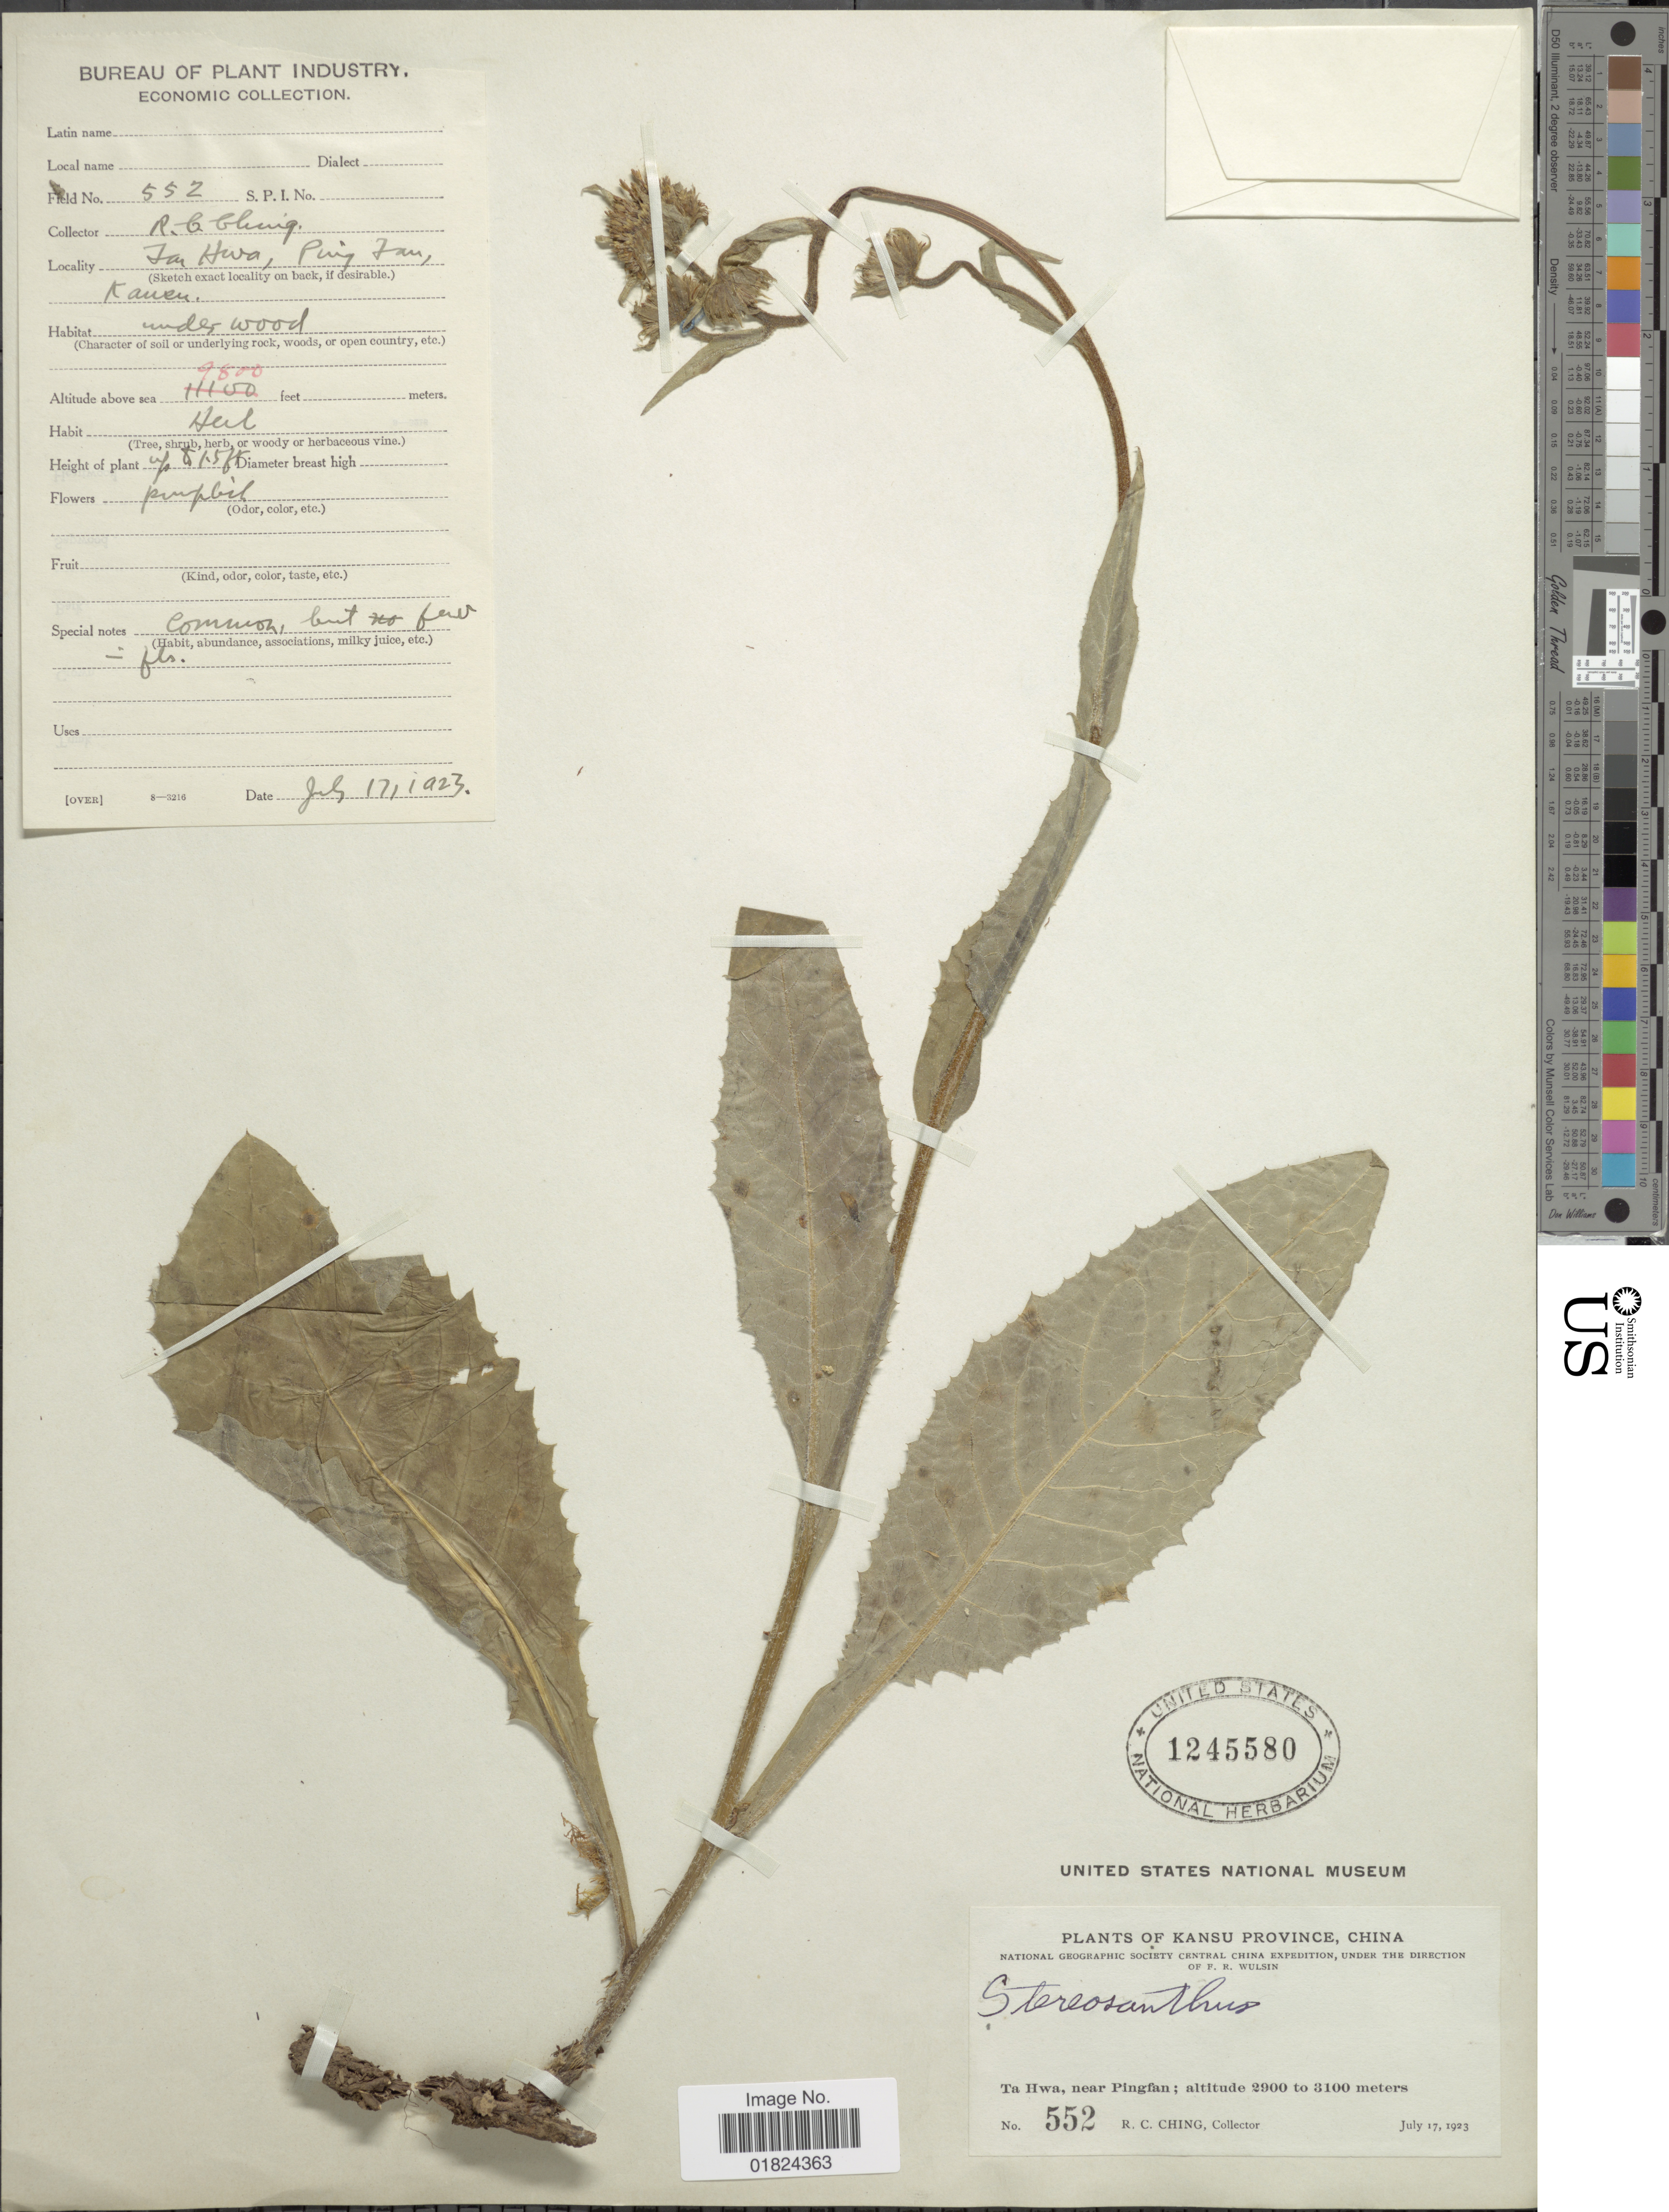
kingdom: Plantae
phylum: Tracheophyta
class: Magnoliopsida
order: Asterales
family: Asteraceae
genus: Stereosanthus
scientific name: Stereosanthus sp.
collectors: R. C. Ching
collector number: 552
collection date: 1923-07-17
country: China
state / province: Gansu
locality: Ta Hwa, near Pingfan.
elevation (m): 2900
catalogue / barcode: US 1245580